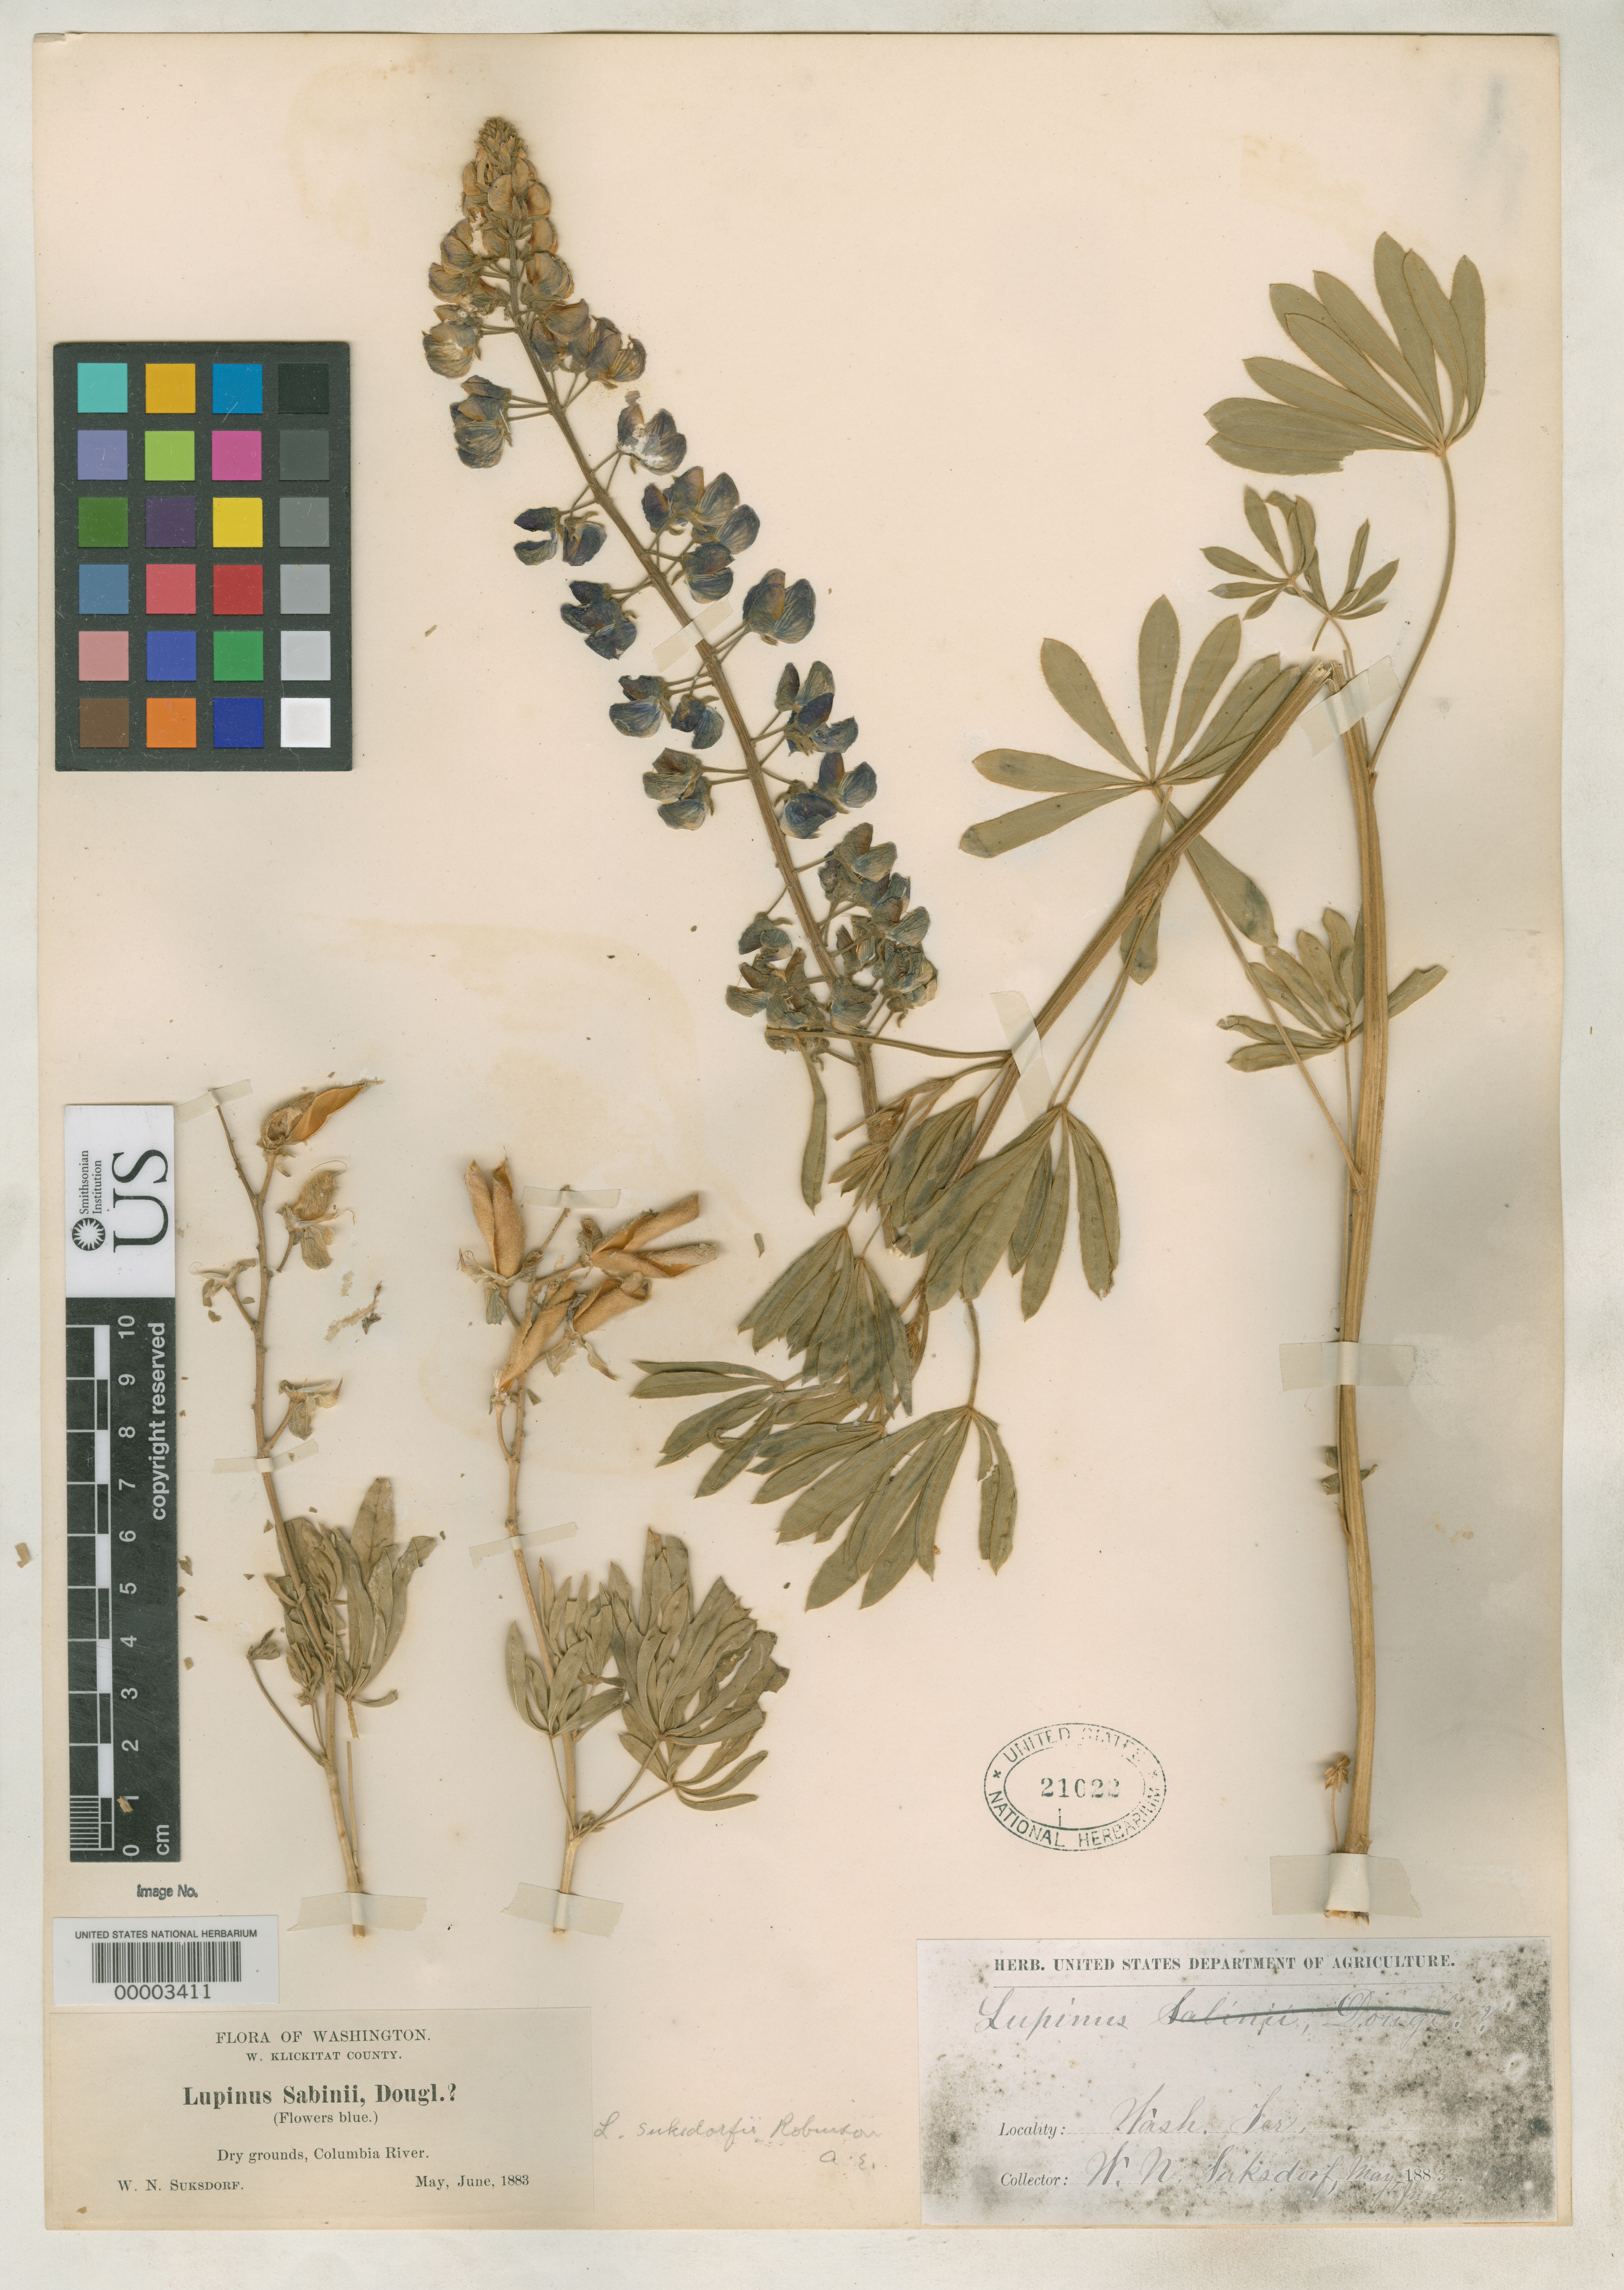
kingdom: Plantae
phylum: Tracheophyta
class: Magnoliopsida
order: Fabales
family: Fabaceae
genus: Lupinus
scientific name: Lupinus suksdorfii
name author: B.L. Rob. ex Piper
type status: Isosyntype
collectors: W. N. Suksdorf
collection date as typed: May 1883 to -- Jun 1883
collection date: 1883-05/1883-06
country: United States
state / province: Washington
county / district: Klickitat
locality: Columbia River.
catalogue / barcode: US 21022